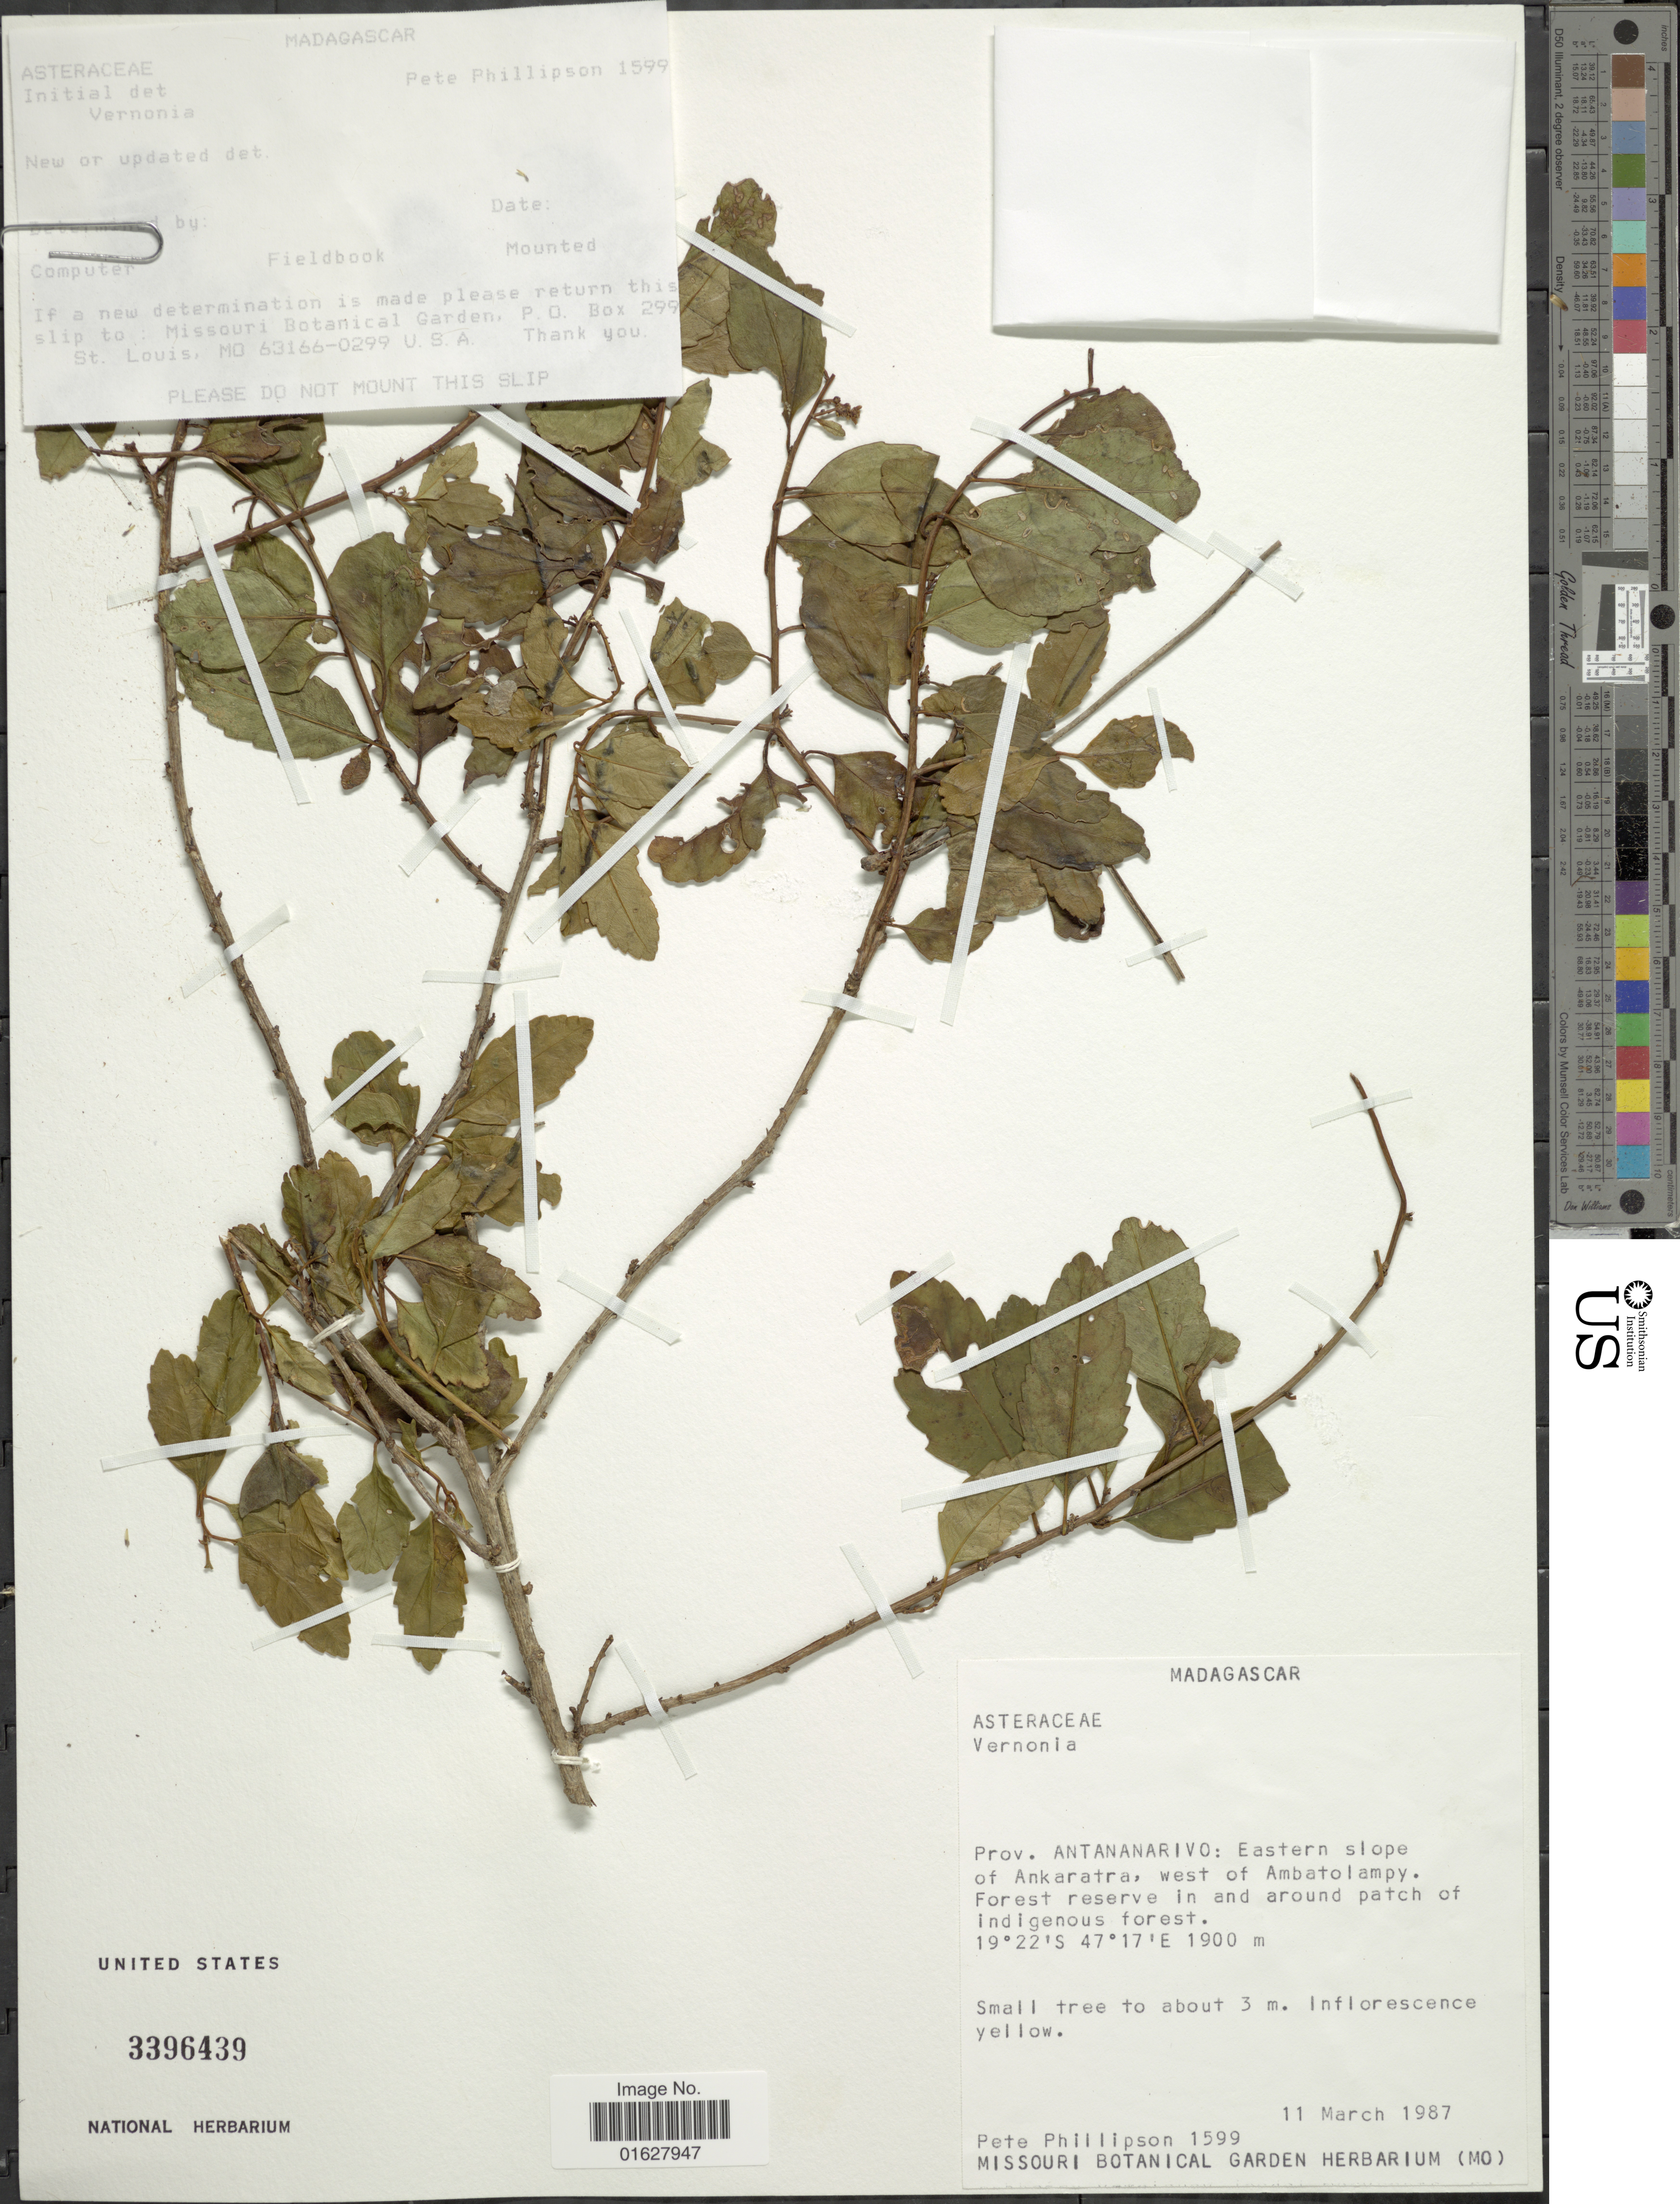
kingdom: Plantae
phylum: Tracheophyta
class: Magnoliopsida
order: Asterales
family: Asteraceae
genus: Vernonia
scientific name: Vernonia sp.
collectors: P. B. Phillipson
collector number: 1599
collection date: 1987-03-11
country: Madagascar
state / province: Vakinankaratra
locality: Madagascar. Prov. Antananarivo: Eastern slope of Ankaratra, west of Ambatolampy. Forest reserve in and around patch of indigenous forest.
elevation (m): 1900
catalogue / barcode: US 3396439